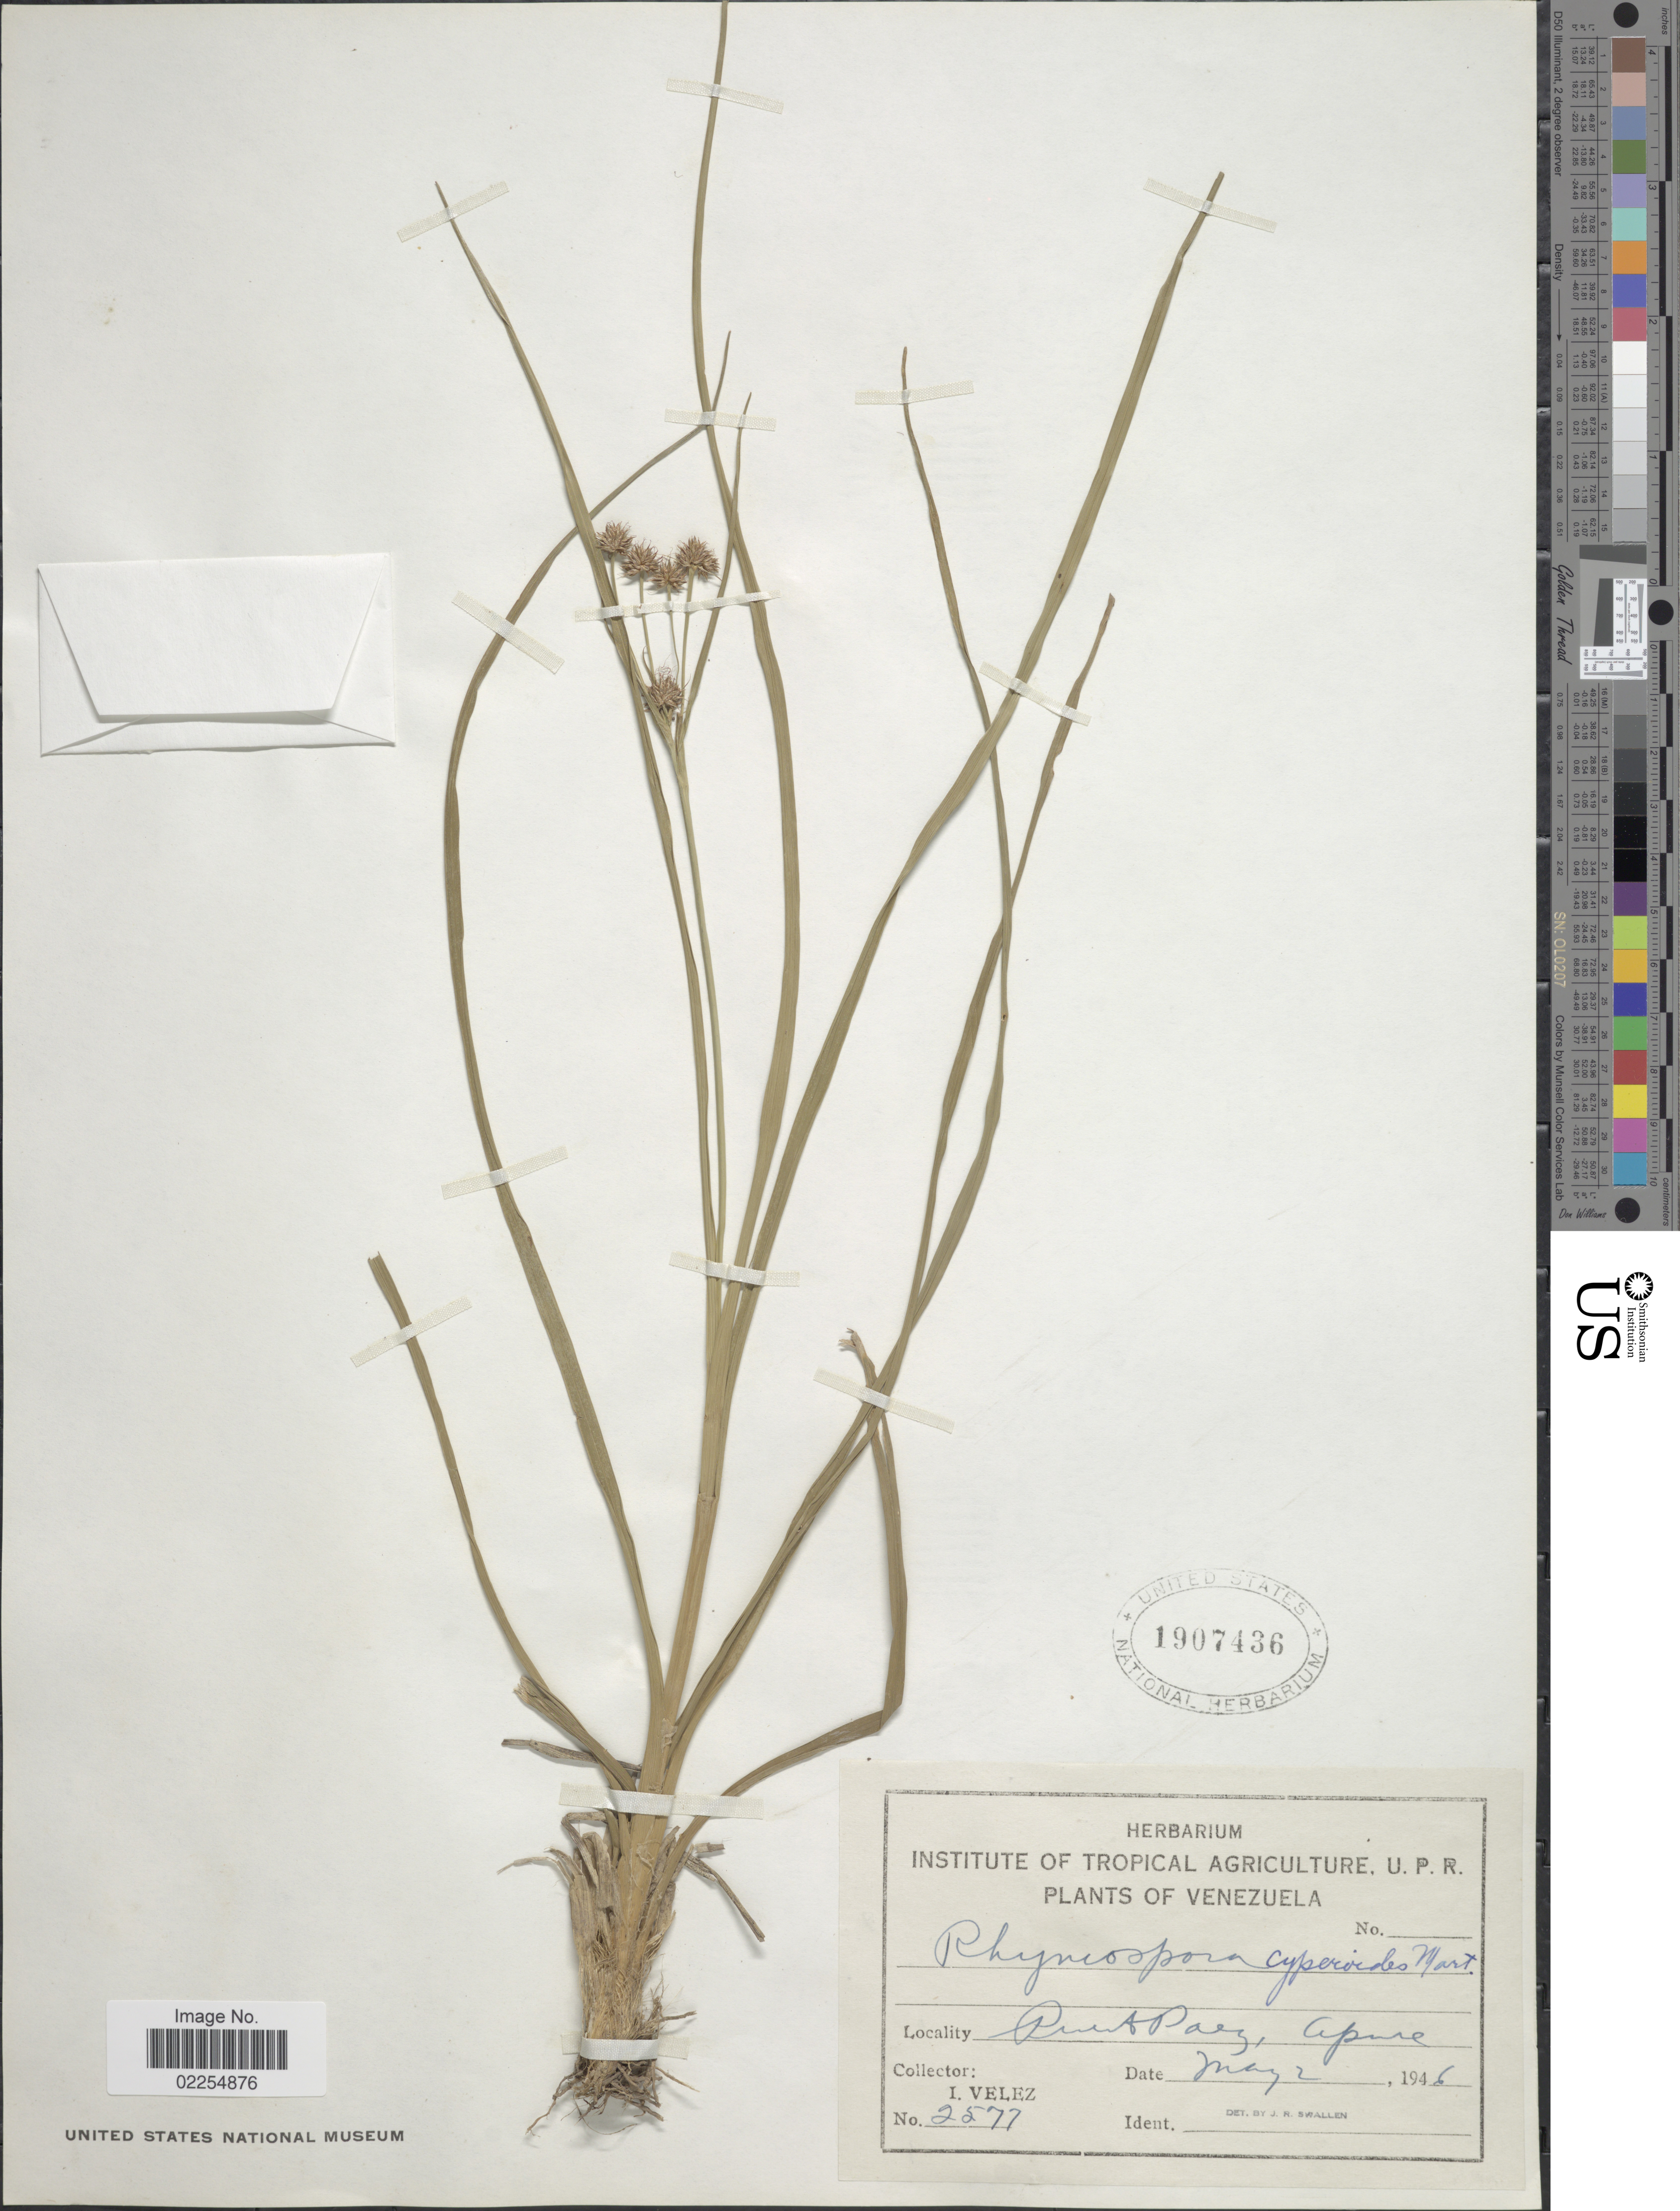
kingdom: Plantae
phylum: Tracheophyta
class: Liliopsida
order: Poales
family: Cyperaceae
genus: Rhynchospora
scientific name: Rhynchospora holoschoenoides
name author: (Rich.) Herter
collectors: I. Velez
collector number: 2577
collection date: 1946-05-02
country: Venezuela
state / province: Apure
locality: Puerto Paez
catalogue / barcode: US 1907436